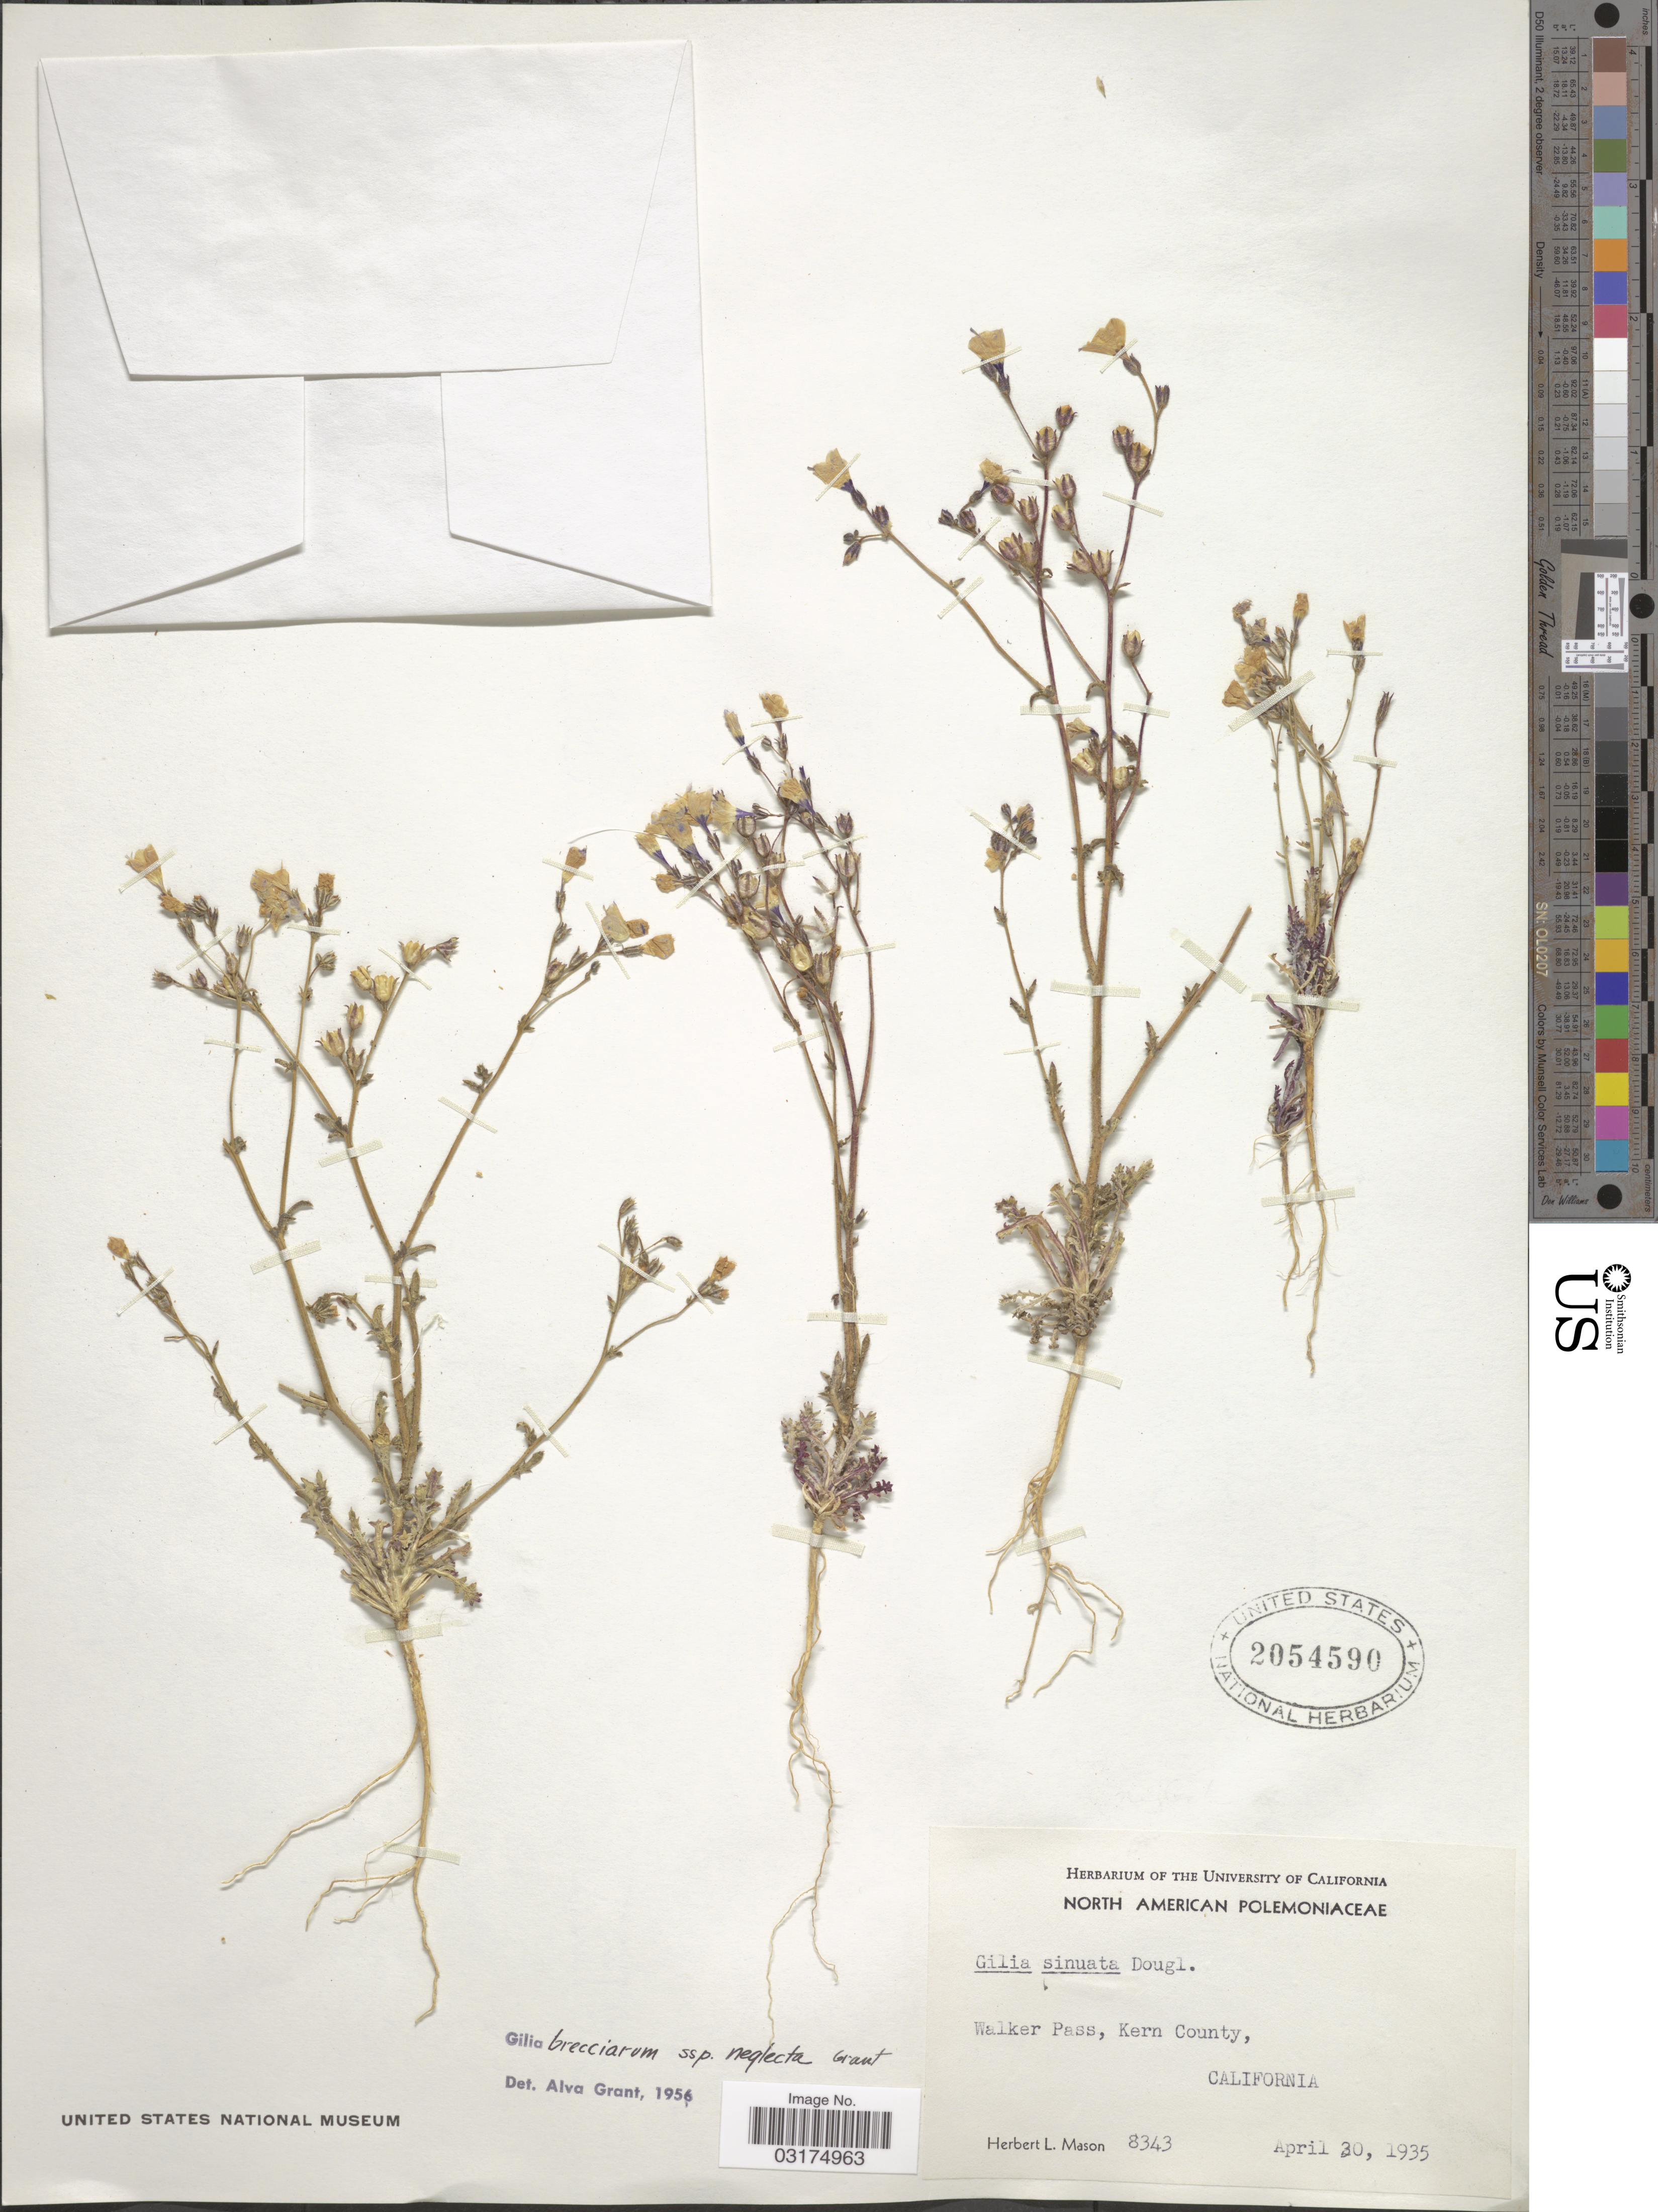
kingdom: Plantae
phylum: Tracheophyta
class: Magnoliopsida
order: Ericales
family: Polemoniaceae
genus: Gilia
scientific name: Gilia sp.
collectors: H. L. Mason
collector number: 8343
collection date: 1935-04-30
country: United States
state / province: California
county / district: Kern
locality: Walker Pass, Kern County.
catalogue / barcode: US 2054590